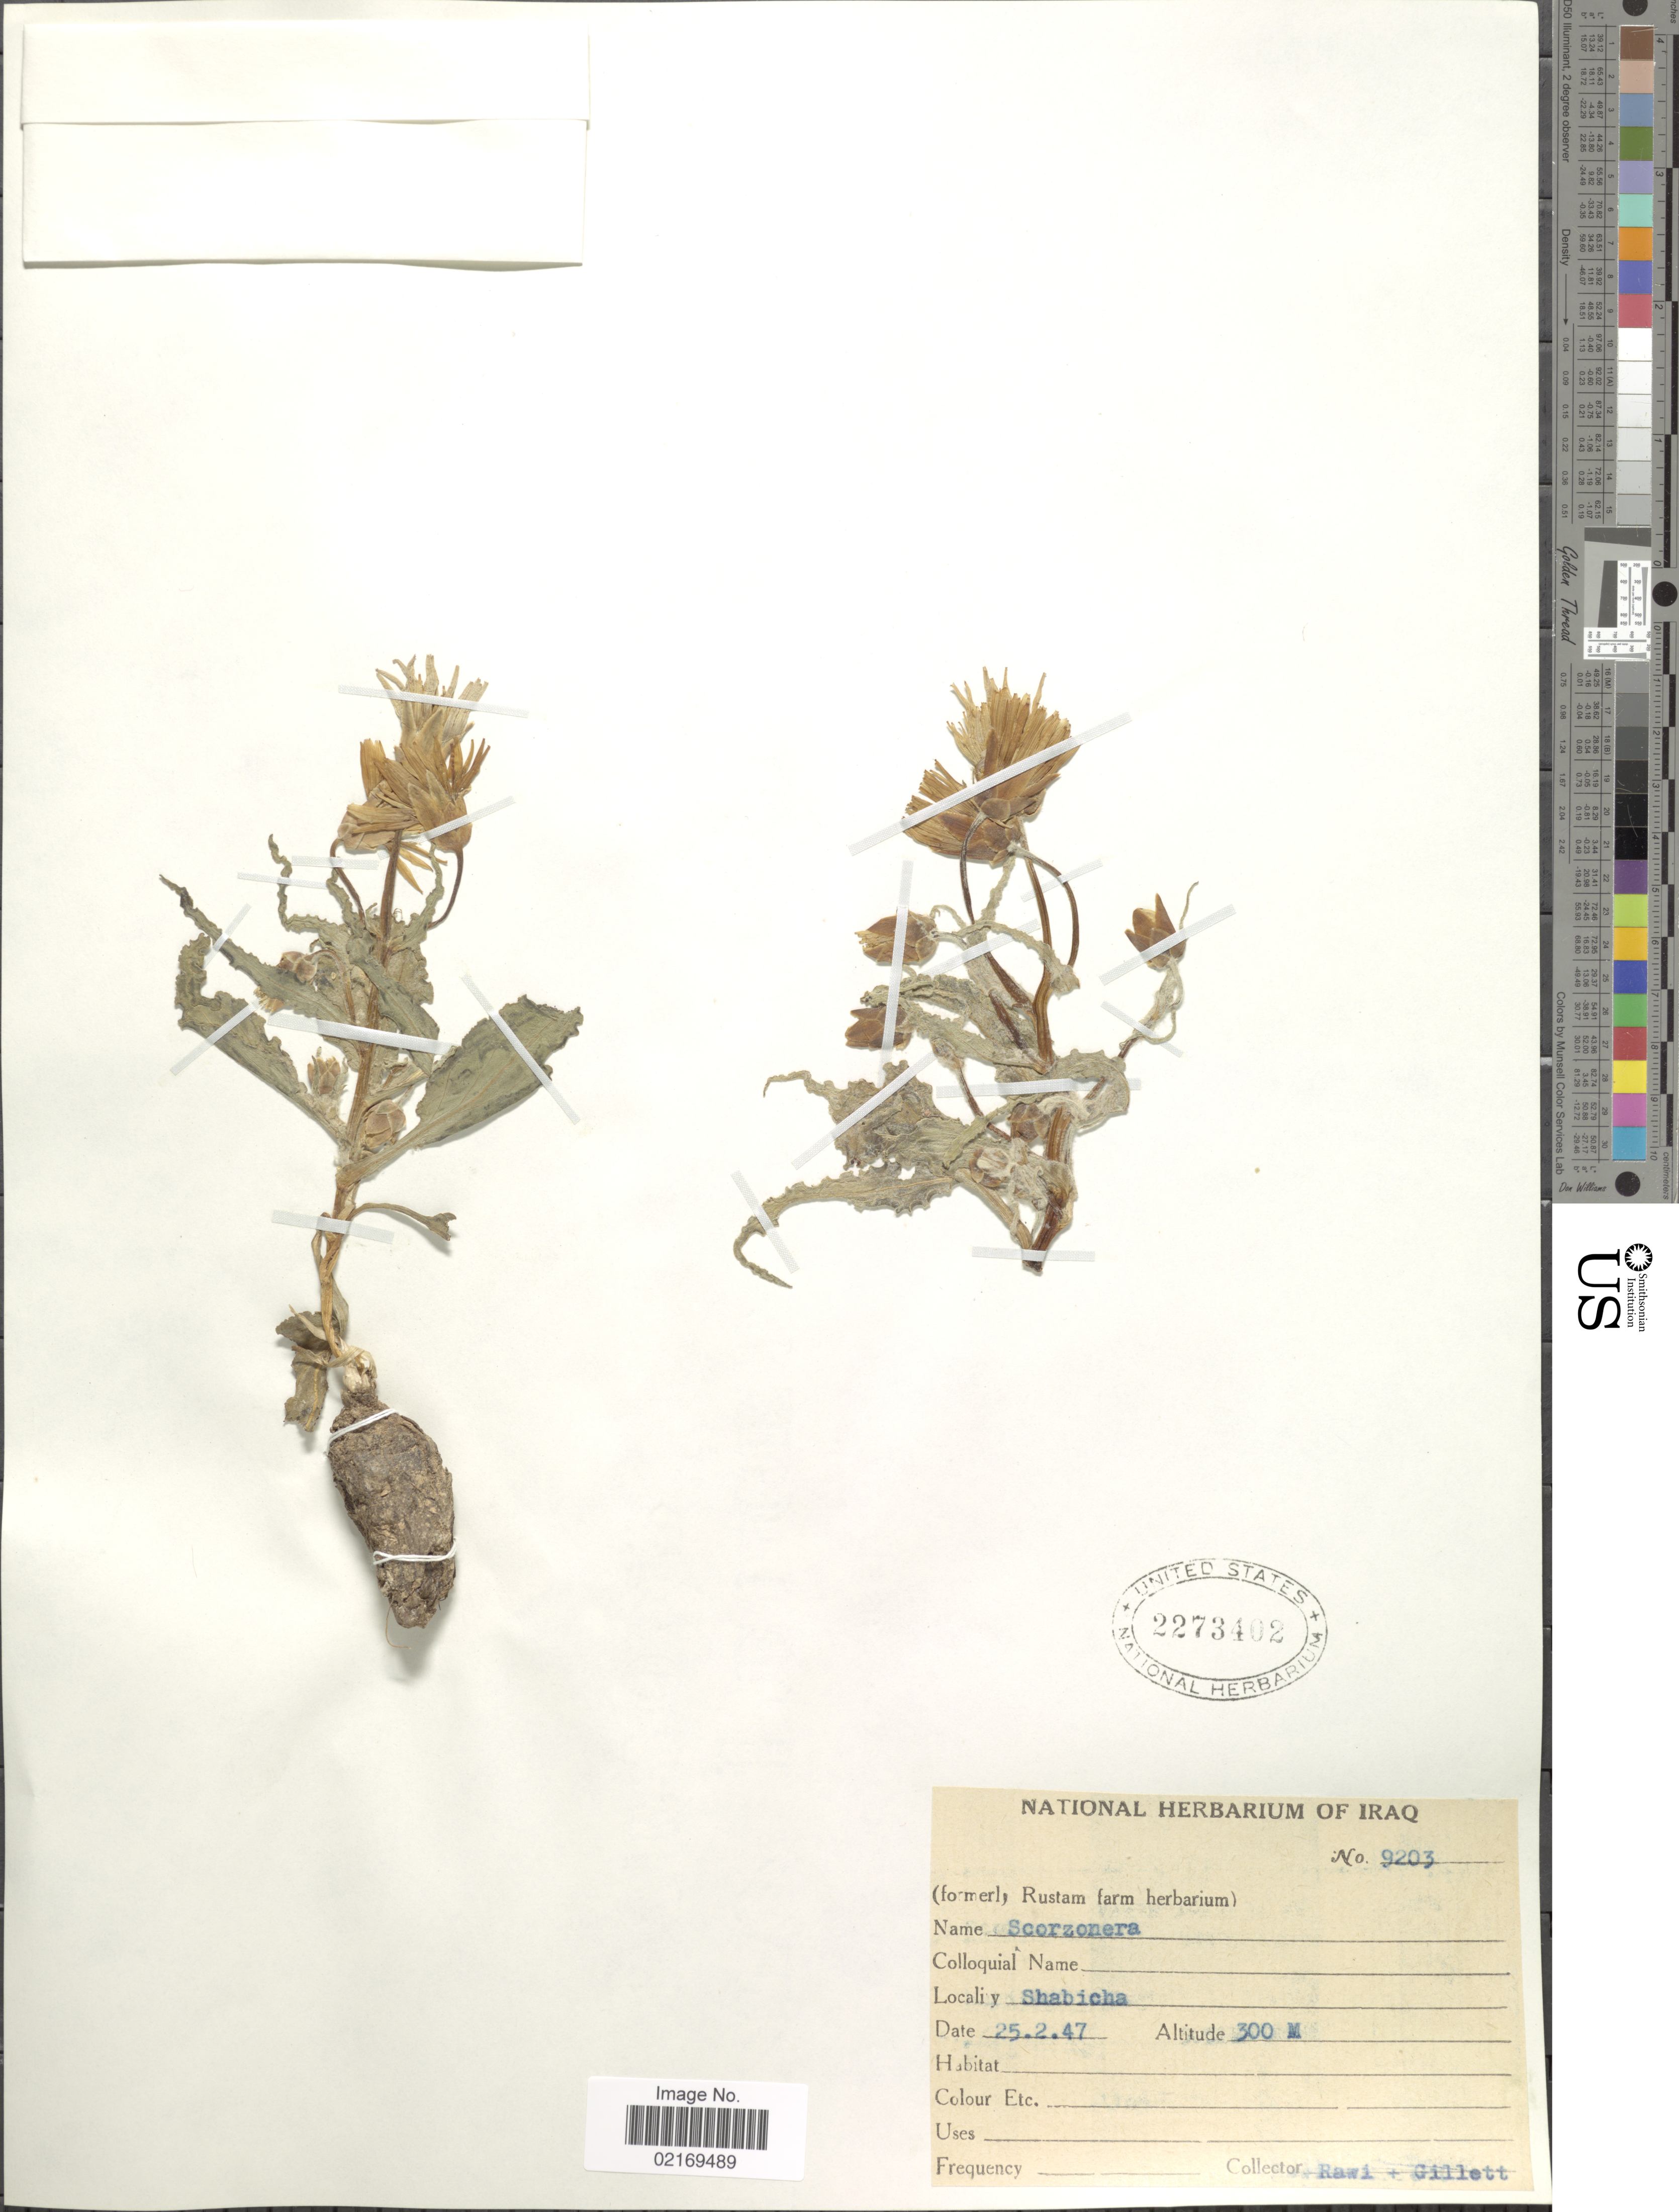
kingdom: Plantae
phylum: Tracheophyta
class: Magnoliopsida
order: Asterales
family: Asteraceae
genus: Scorzonera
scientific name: Scorzonera sp.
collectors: -. Rawi & Gillett, --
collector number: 9203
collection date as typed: Transcribed d/m/y: 25/2/47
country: Iraq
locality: Shabicha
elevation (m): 300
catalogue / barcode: US 2273402